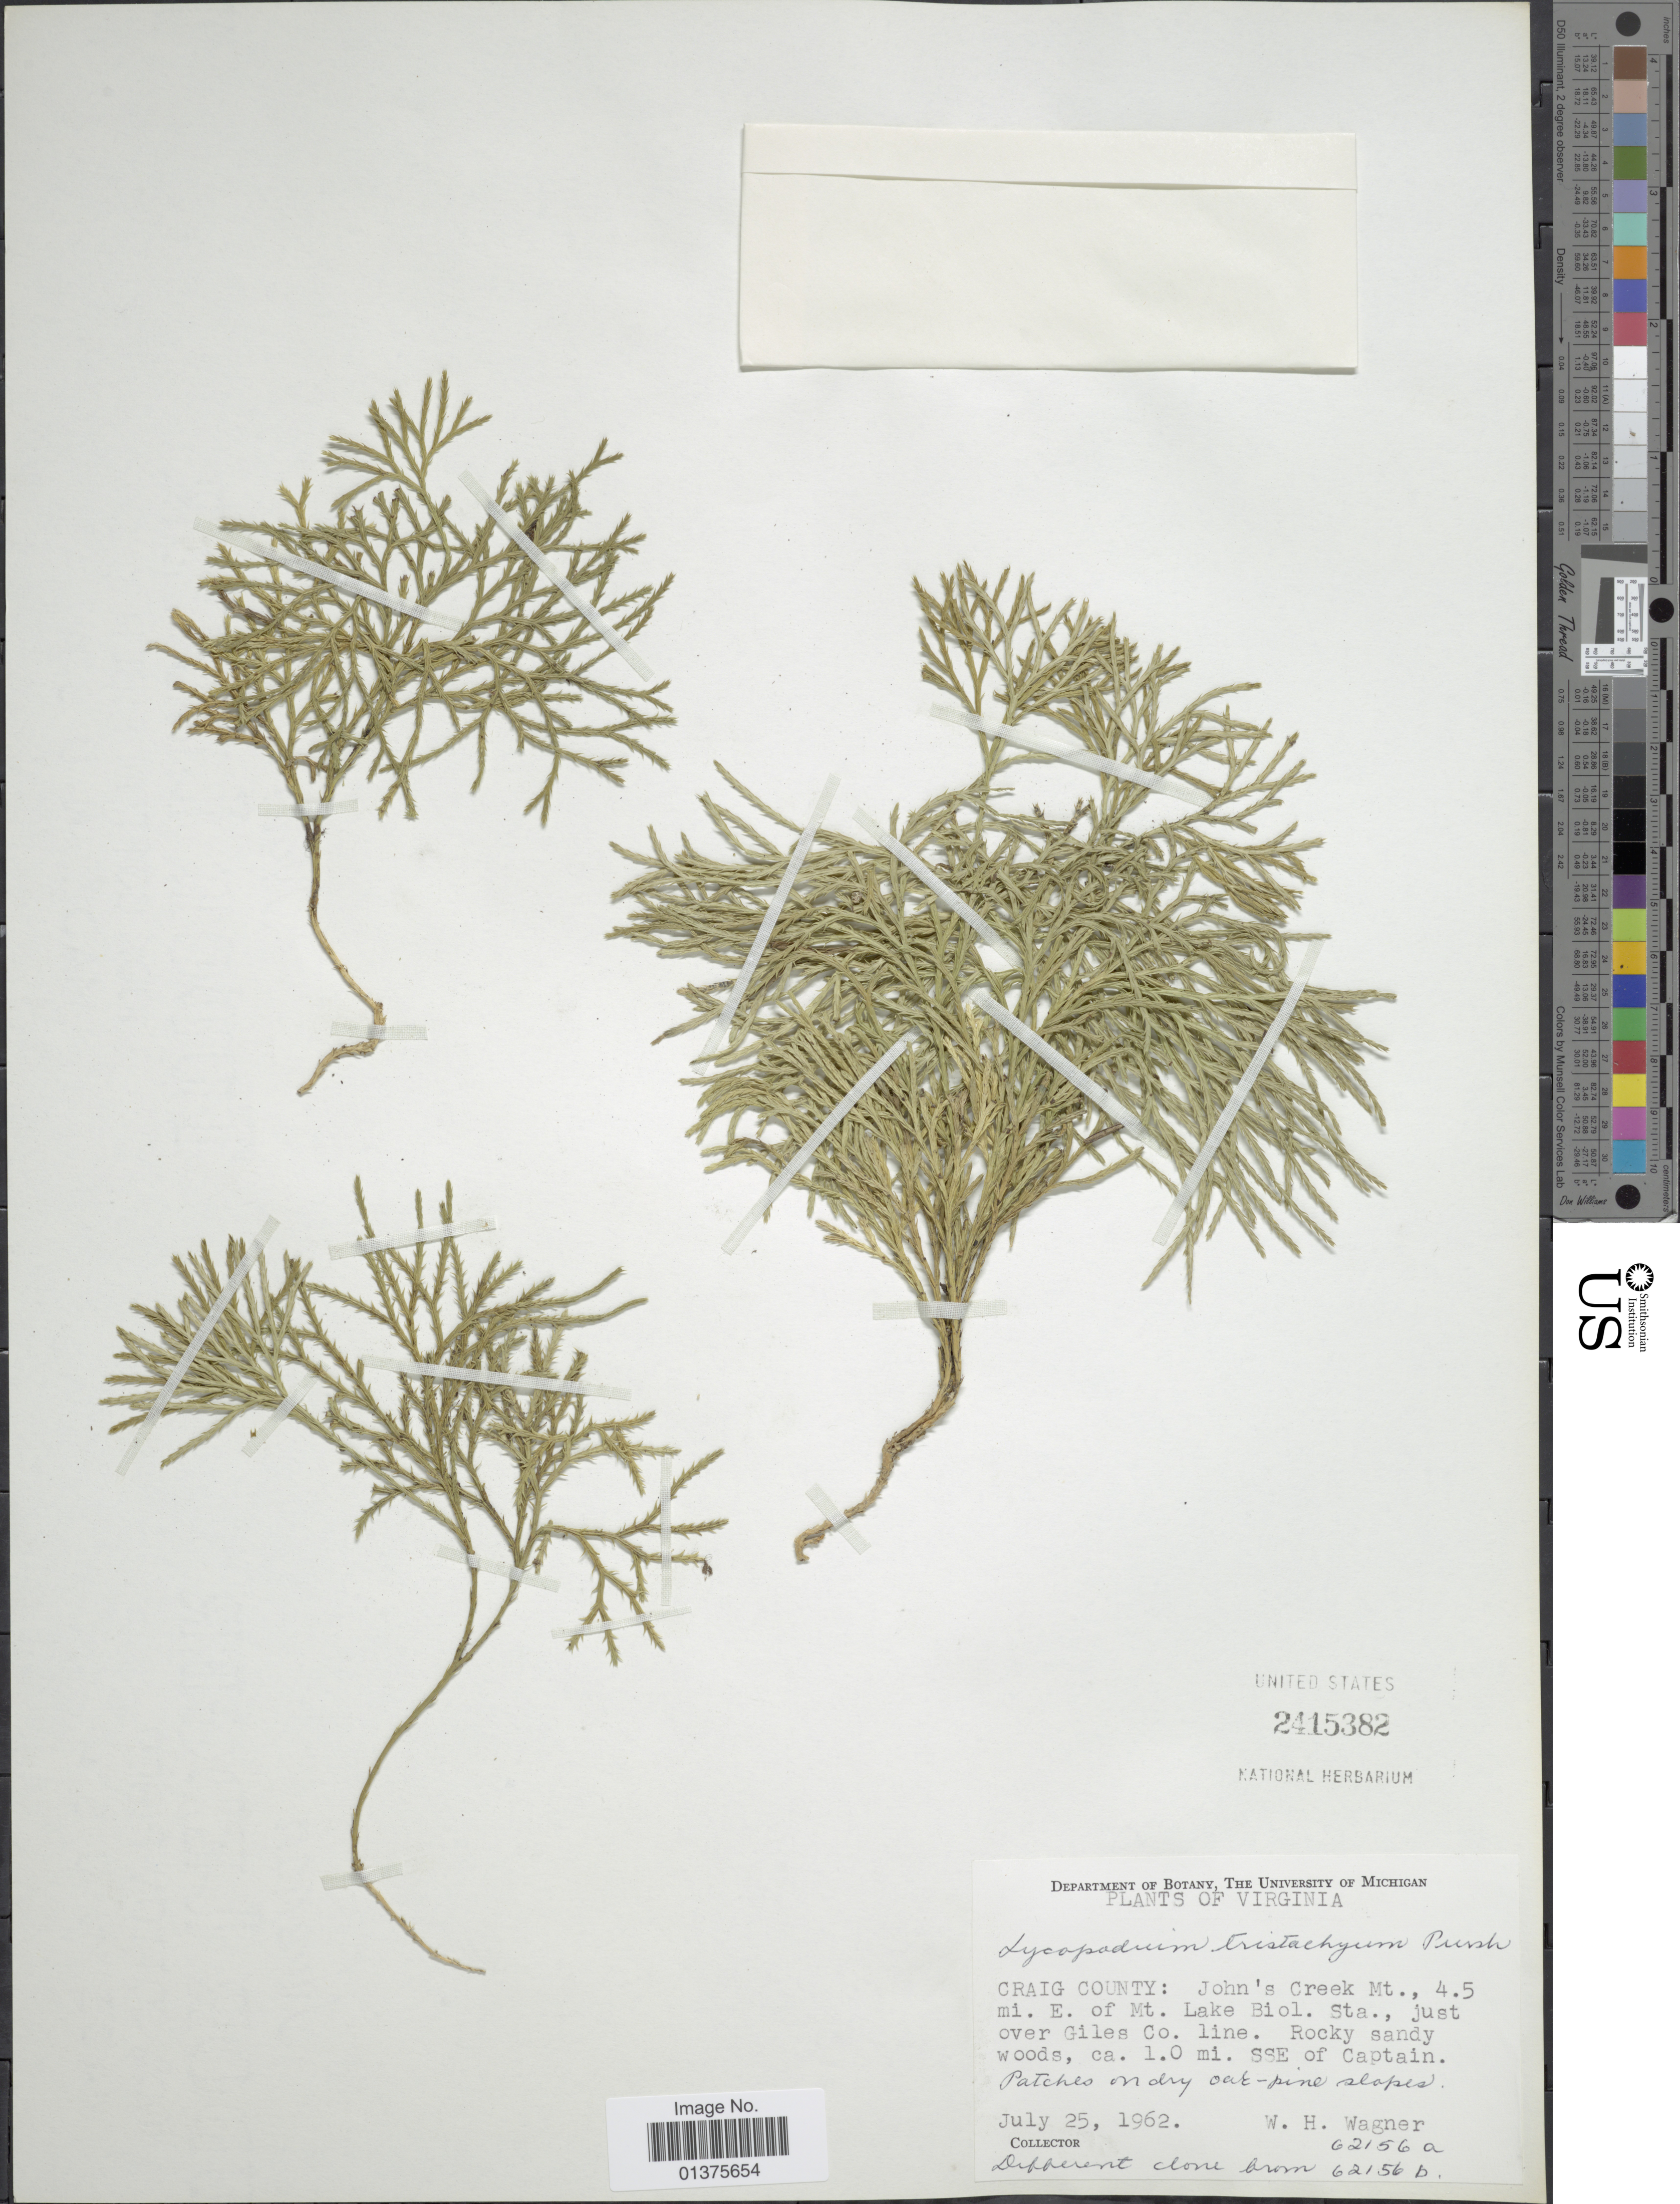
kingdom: Plantae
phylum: Tracheophyta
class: Lycopodiopsida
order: Lycopodiales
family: Lycopodiaceae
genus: Diphasiastrum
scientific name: Diphasiastrum tristachyum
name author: (Pursh) Holub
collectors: W. H. Wagner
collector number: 62156a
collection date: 1962-07-25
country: United States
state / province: Virginia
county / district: Craig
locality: Craig County: John's Creek Mt., 4.5 mi. E. of Mt. Lake Biol. Sta., just over Giles Co. line, 1.0 mi SSE of Captain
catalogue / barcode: US 2415382